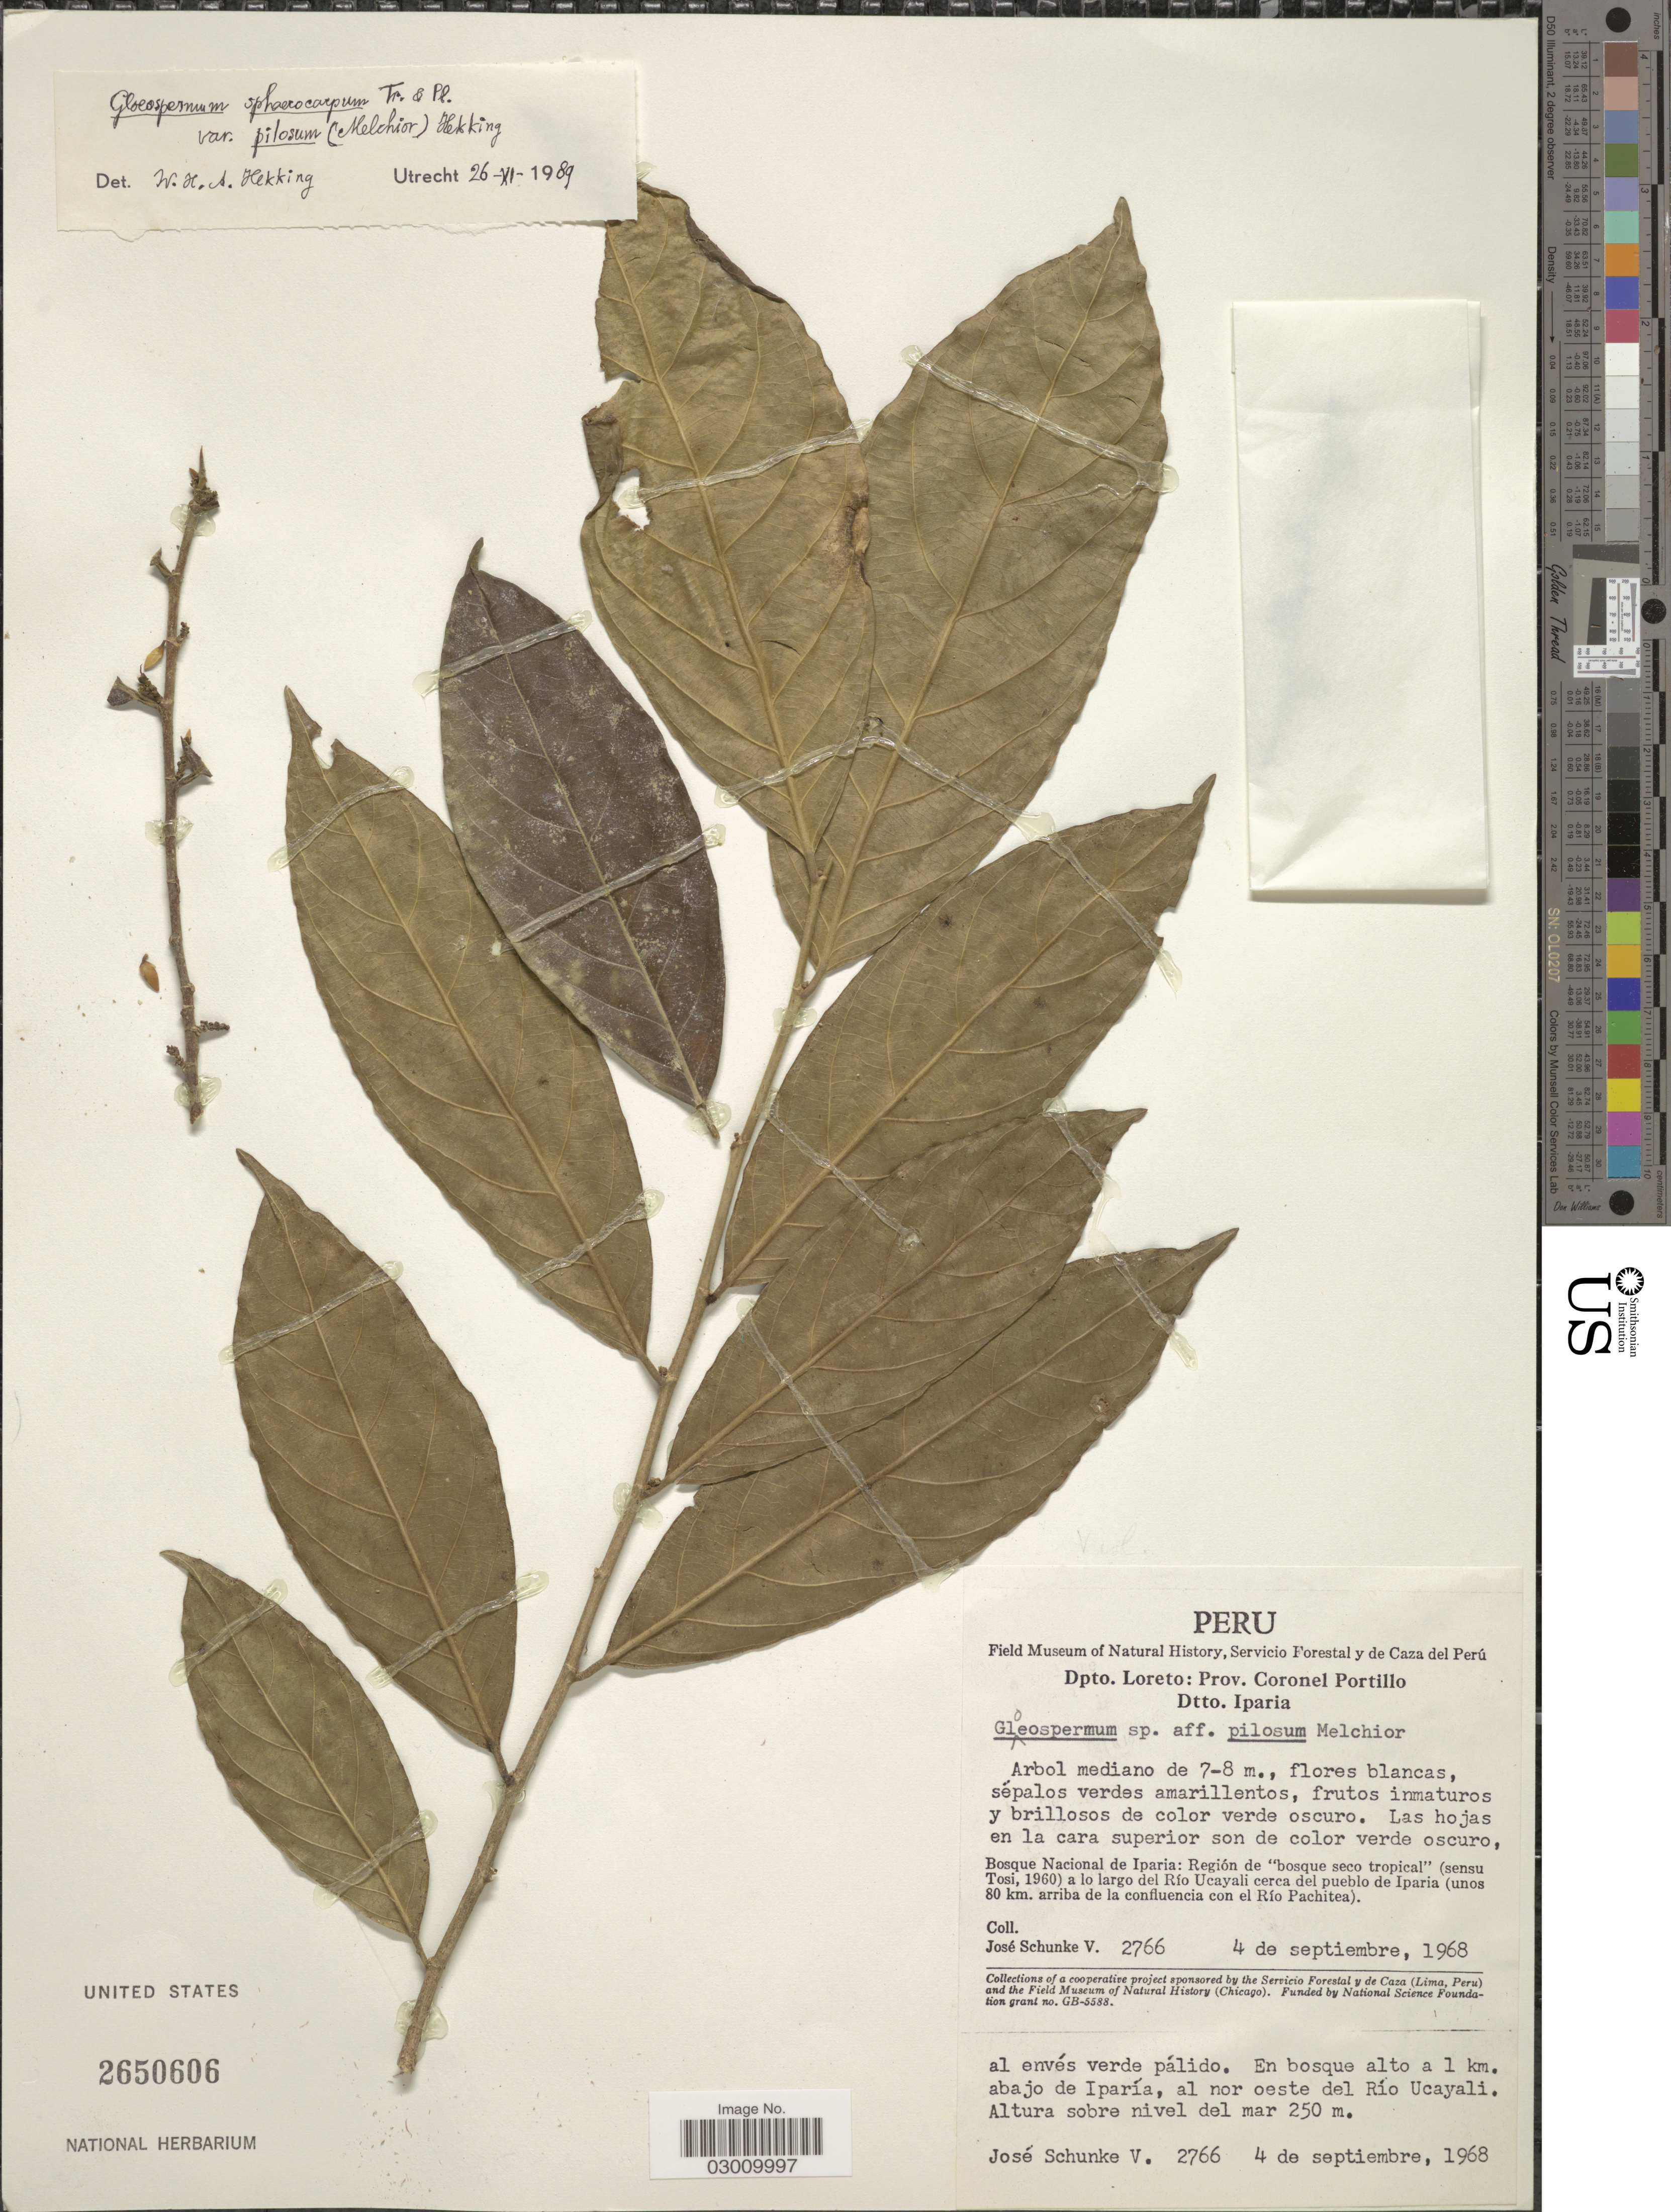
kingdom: Plantae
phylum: Tracheophyta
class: Magnoliopsida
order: Malpighiales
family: Violaceae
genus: Gloeospermum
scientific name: Gloeospermum sphaerocarpum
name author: Triana & Planch.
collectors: J. Schunke Vigo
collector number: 2766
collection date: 1968-09-04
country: Peru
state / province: Loreto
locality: Dpto. Loreto: prov. Coronel Portillo, Dtto. Iparia, Bosque Nacional de Iparia: Región de "bosque seco tropical" (sensu Tosi, 1960) a lo largo del Río Ucayali cerca del pueblo de Iparia (unos 80 km. arriba de la confluencia con el Río Pachitea), En bosque alto a 1 km. abajo de Iparía, al nor oeste del Rio Ucayali.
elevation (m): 250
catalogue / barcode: US 2650606